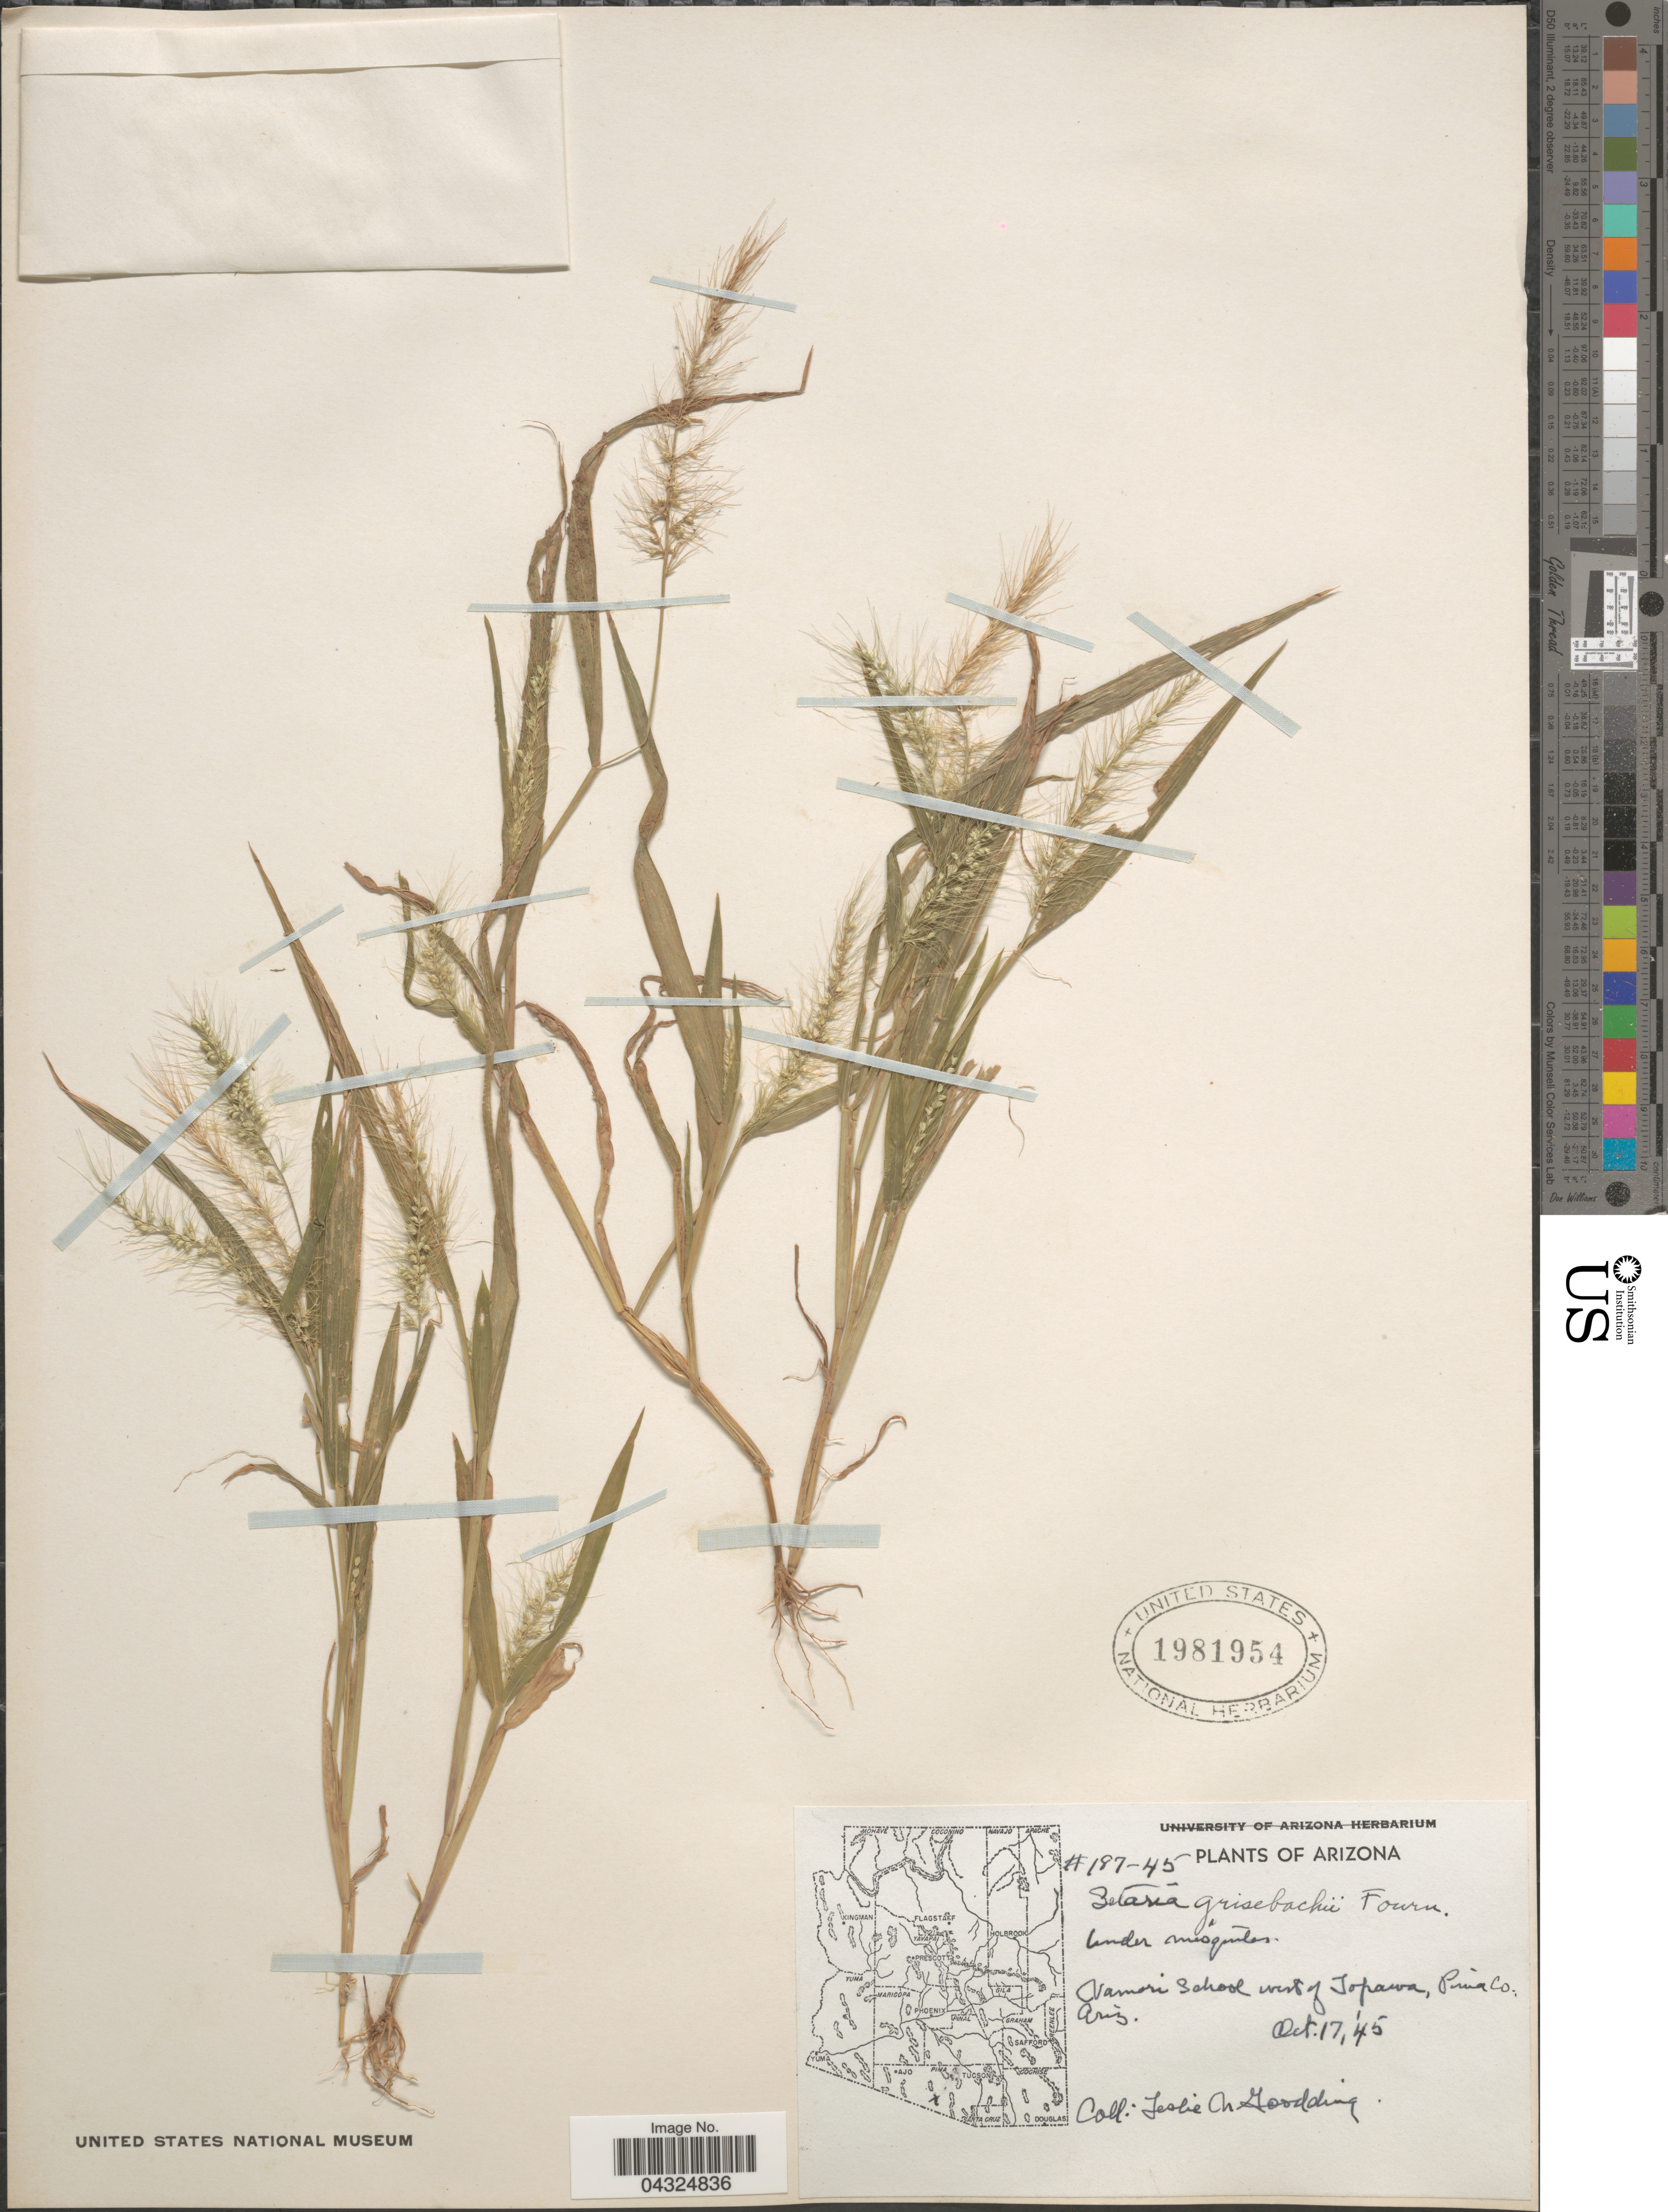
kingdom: Plantae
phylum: Tracheophyta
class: Liliopsida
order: Poales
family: Poaceae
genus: Setaria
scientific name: Setaria grisebachii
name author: E. Fourn.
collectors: L. N. Goodding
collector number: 187-45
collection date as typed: Transcribed d/m/y: 17/10/45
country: United States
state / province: Arizona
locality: Vamori School west of Topawa, Pima Co.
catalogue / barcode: US 1981954